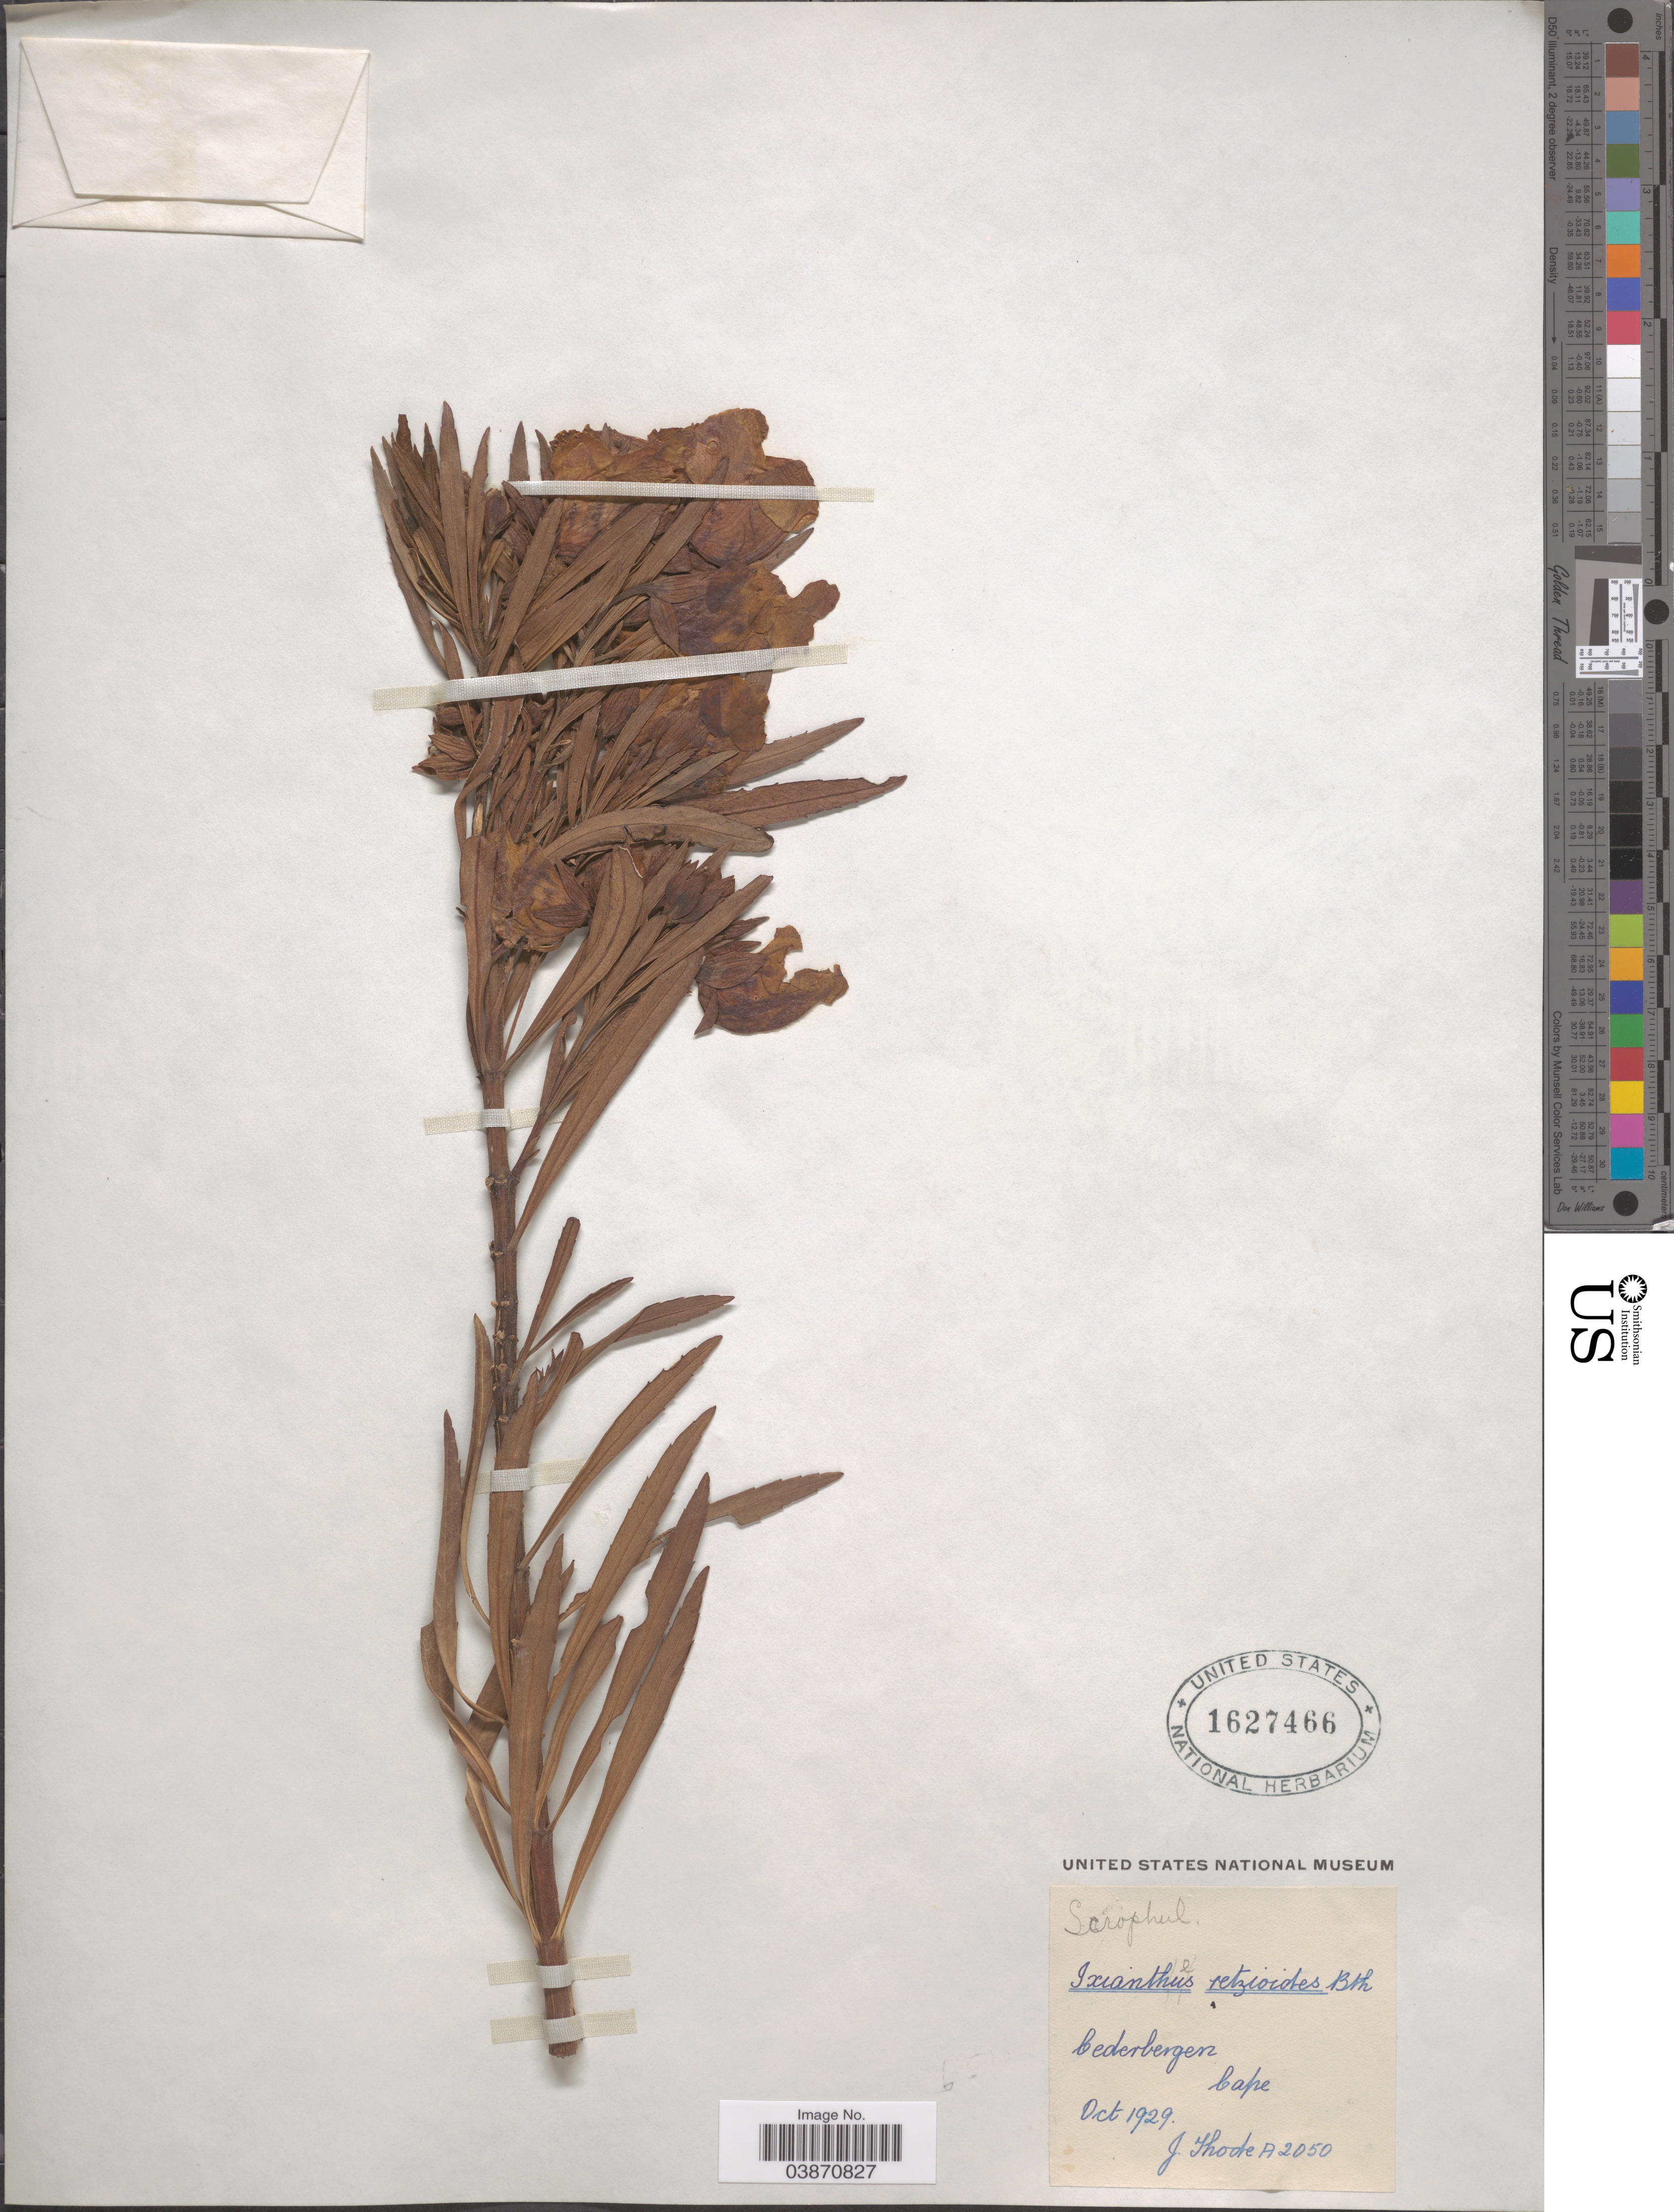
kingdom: Plantae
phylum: Tracheophyta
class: Magnoliopsida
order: Lamiales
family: Stilbaceae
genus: Ixianthes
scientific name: Ixianthes retzioides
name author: Benth.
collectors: J. Thode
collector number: A2050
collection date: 1929-10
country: South Africa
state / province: Western Cape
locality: Cederbergen. Cape.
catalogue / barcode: US 1627466